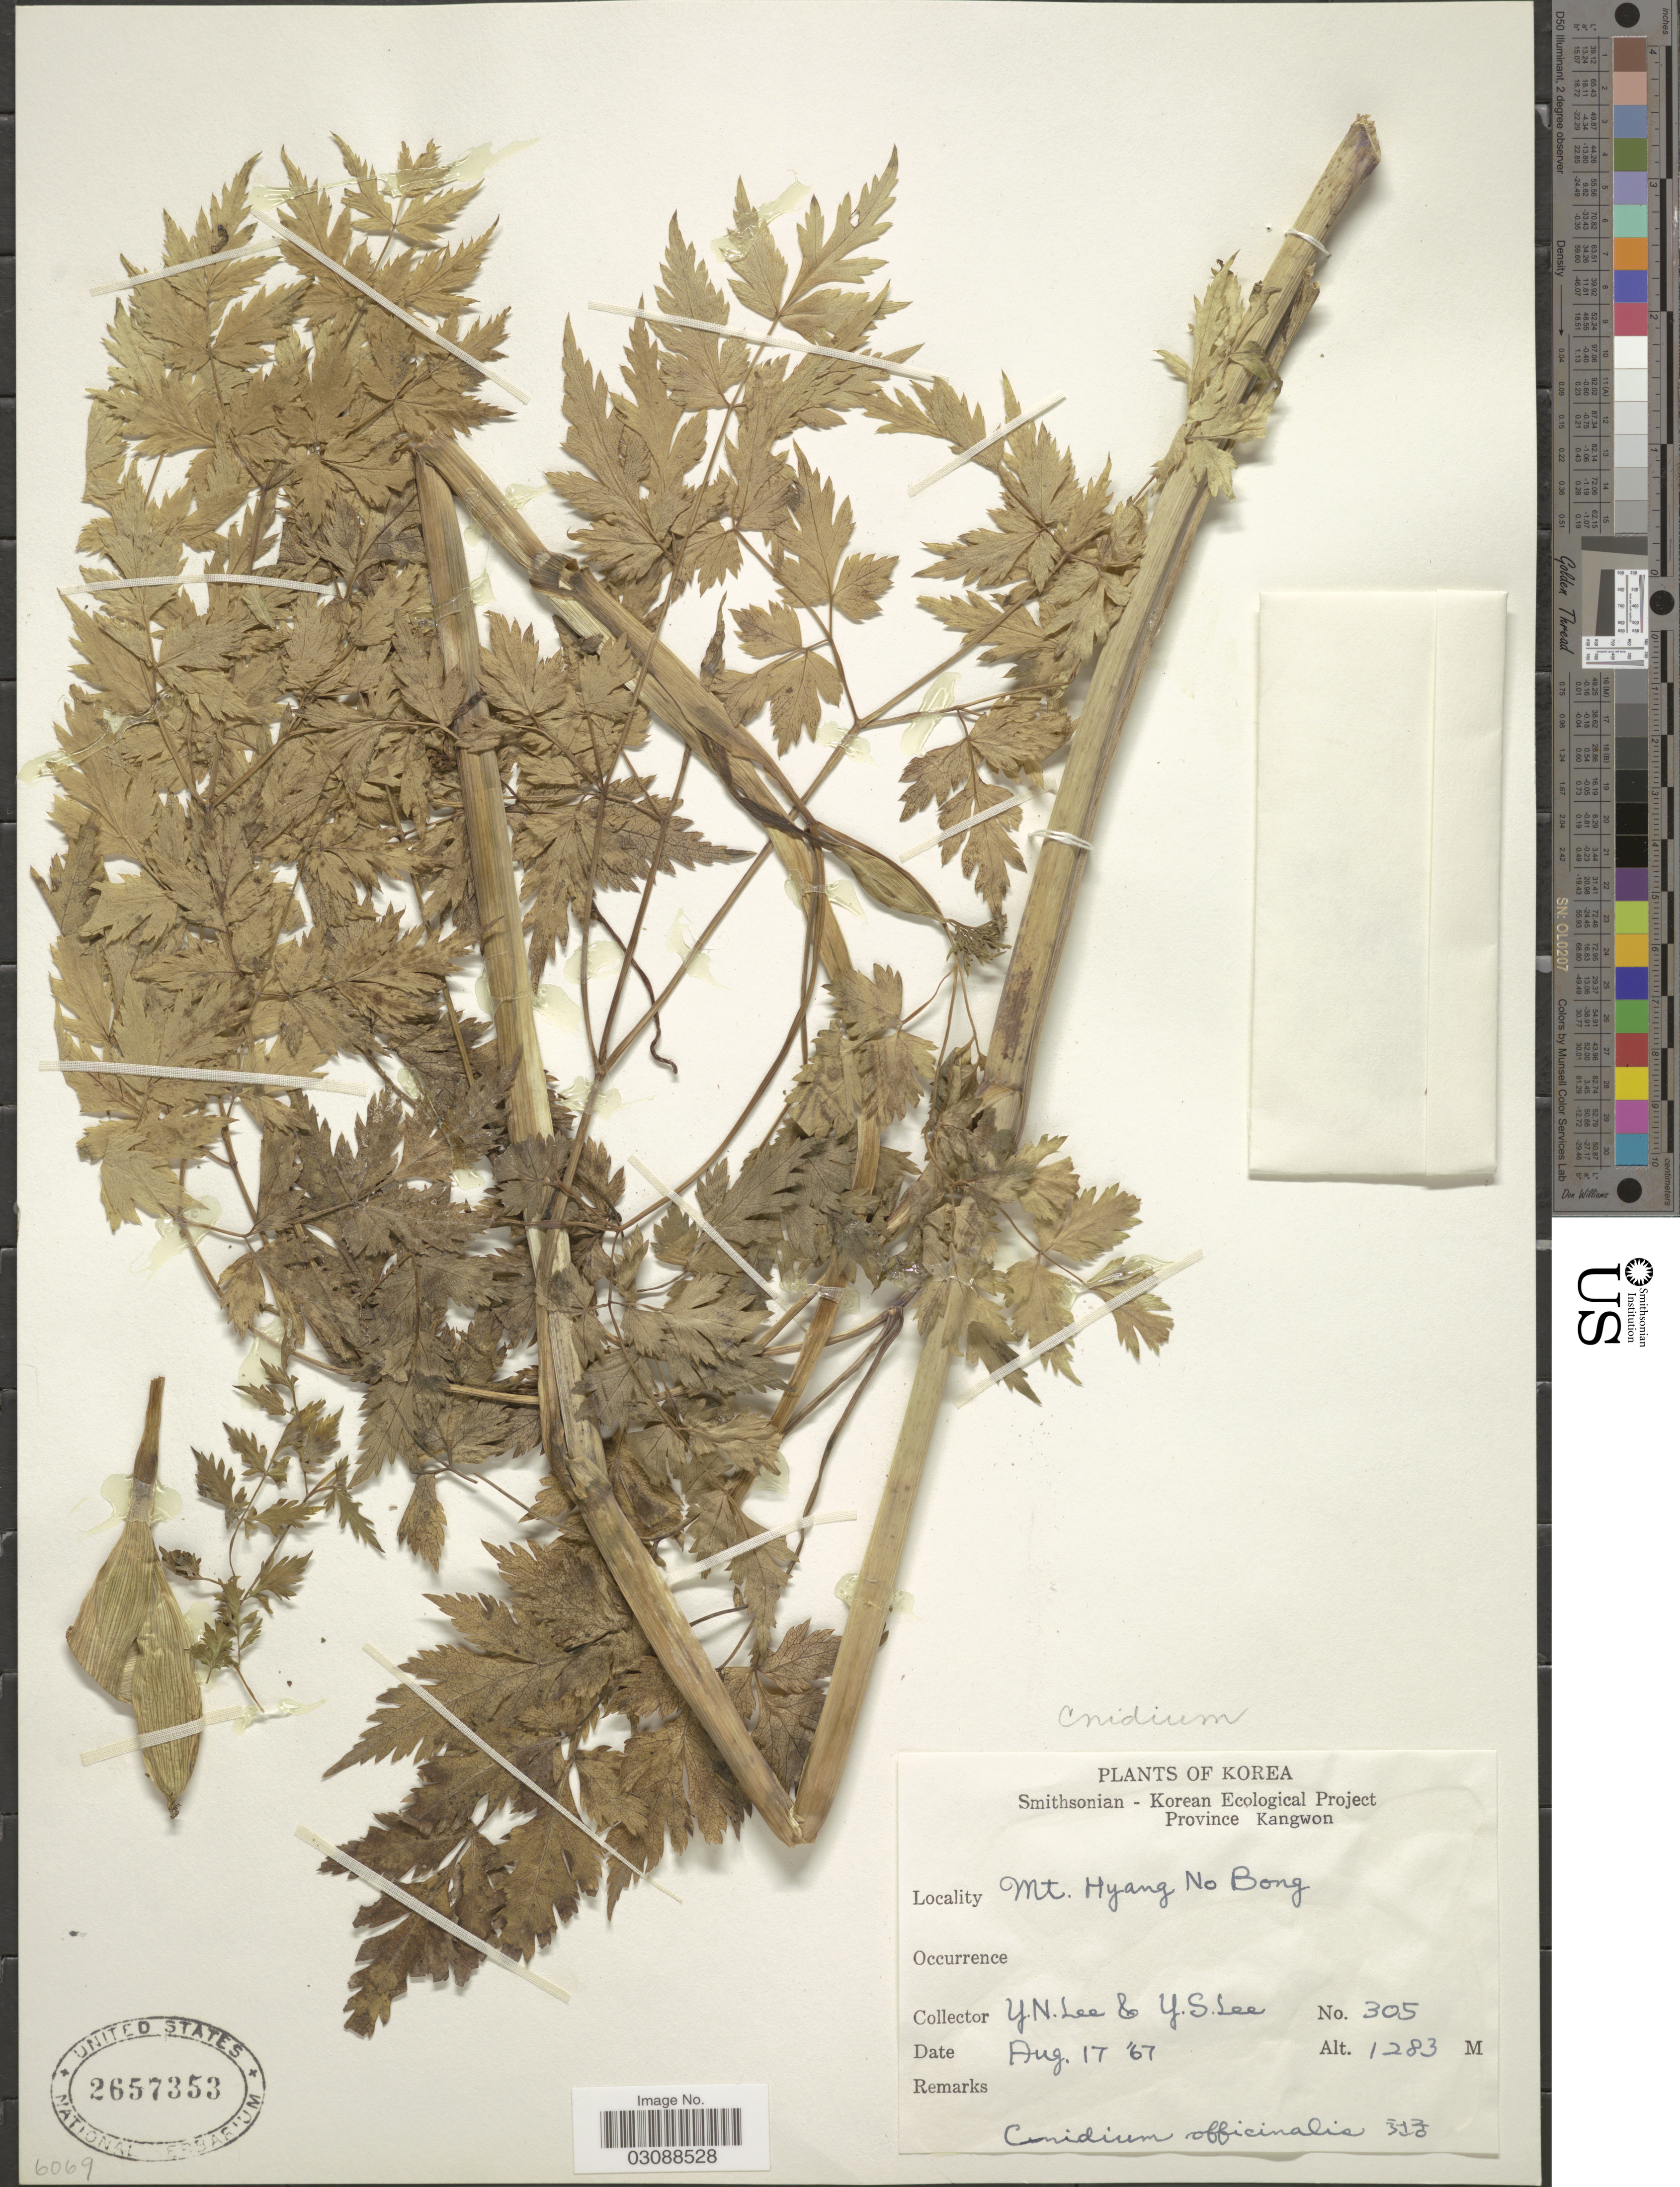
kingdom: Plantae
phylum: Tracheophyta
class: Magnoliopsida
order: Apiales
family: Apiaceae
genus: Cnidium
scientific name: Cnidium officinale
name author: Makino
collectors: Y. N. Lee & Y. S. Lee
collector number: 305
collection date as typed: Transcribed d/m/y: 17/8/67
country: North Korea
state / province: Kangwon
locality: Mt. Hyang No Bong.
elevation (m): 1283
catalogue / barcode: US 2657353